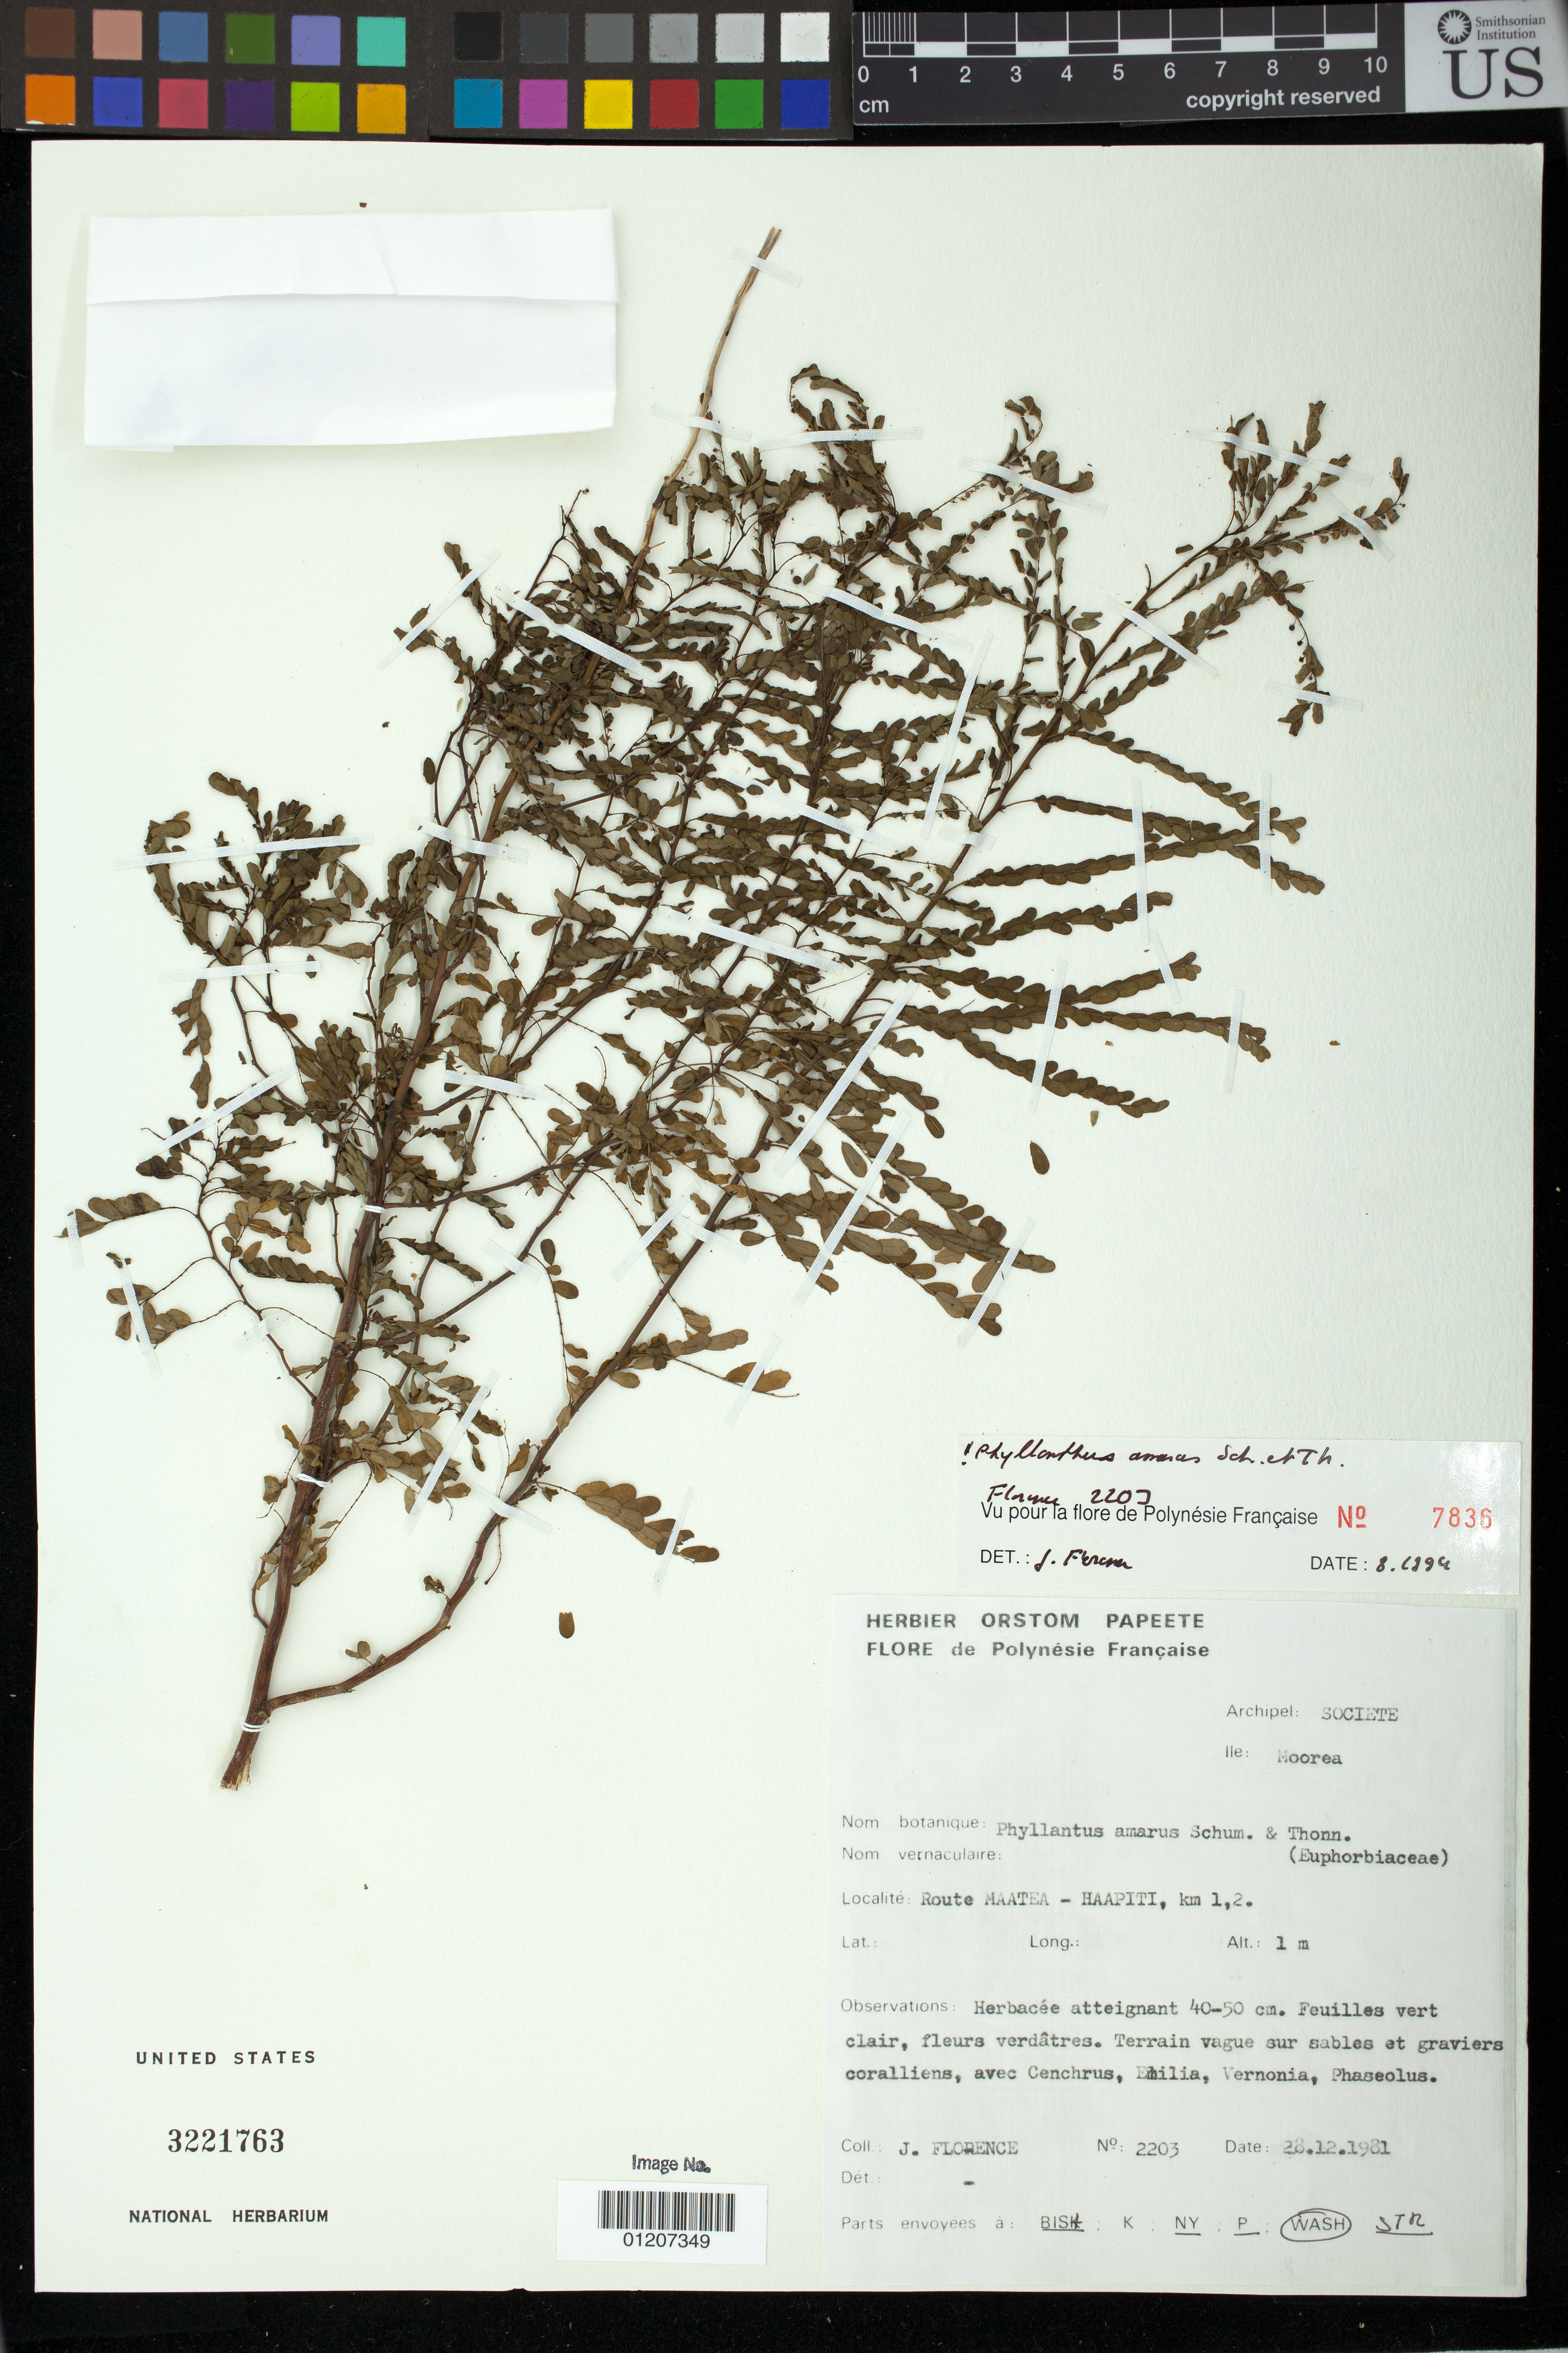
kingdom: Plantae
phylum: Tracheophyta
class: Magnoliopsida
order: Malpighiales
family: Phyllanthaceae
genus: Phyllanthus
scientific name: Phyllanthus amarus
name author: Schumach. & Thonn.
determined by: Florence, J.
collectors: J. Florence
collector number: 2203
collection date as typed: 29 Dec 1981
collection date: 1981-12-29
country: French Polynesia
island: Moorea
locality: Entrance of the valley of Haatea, behind the village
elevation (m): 35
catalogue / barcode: US 3221763